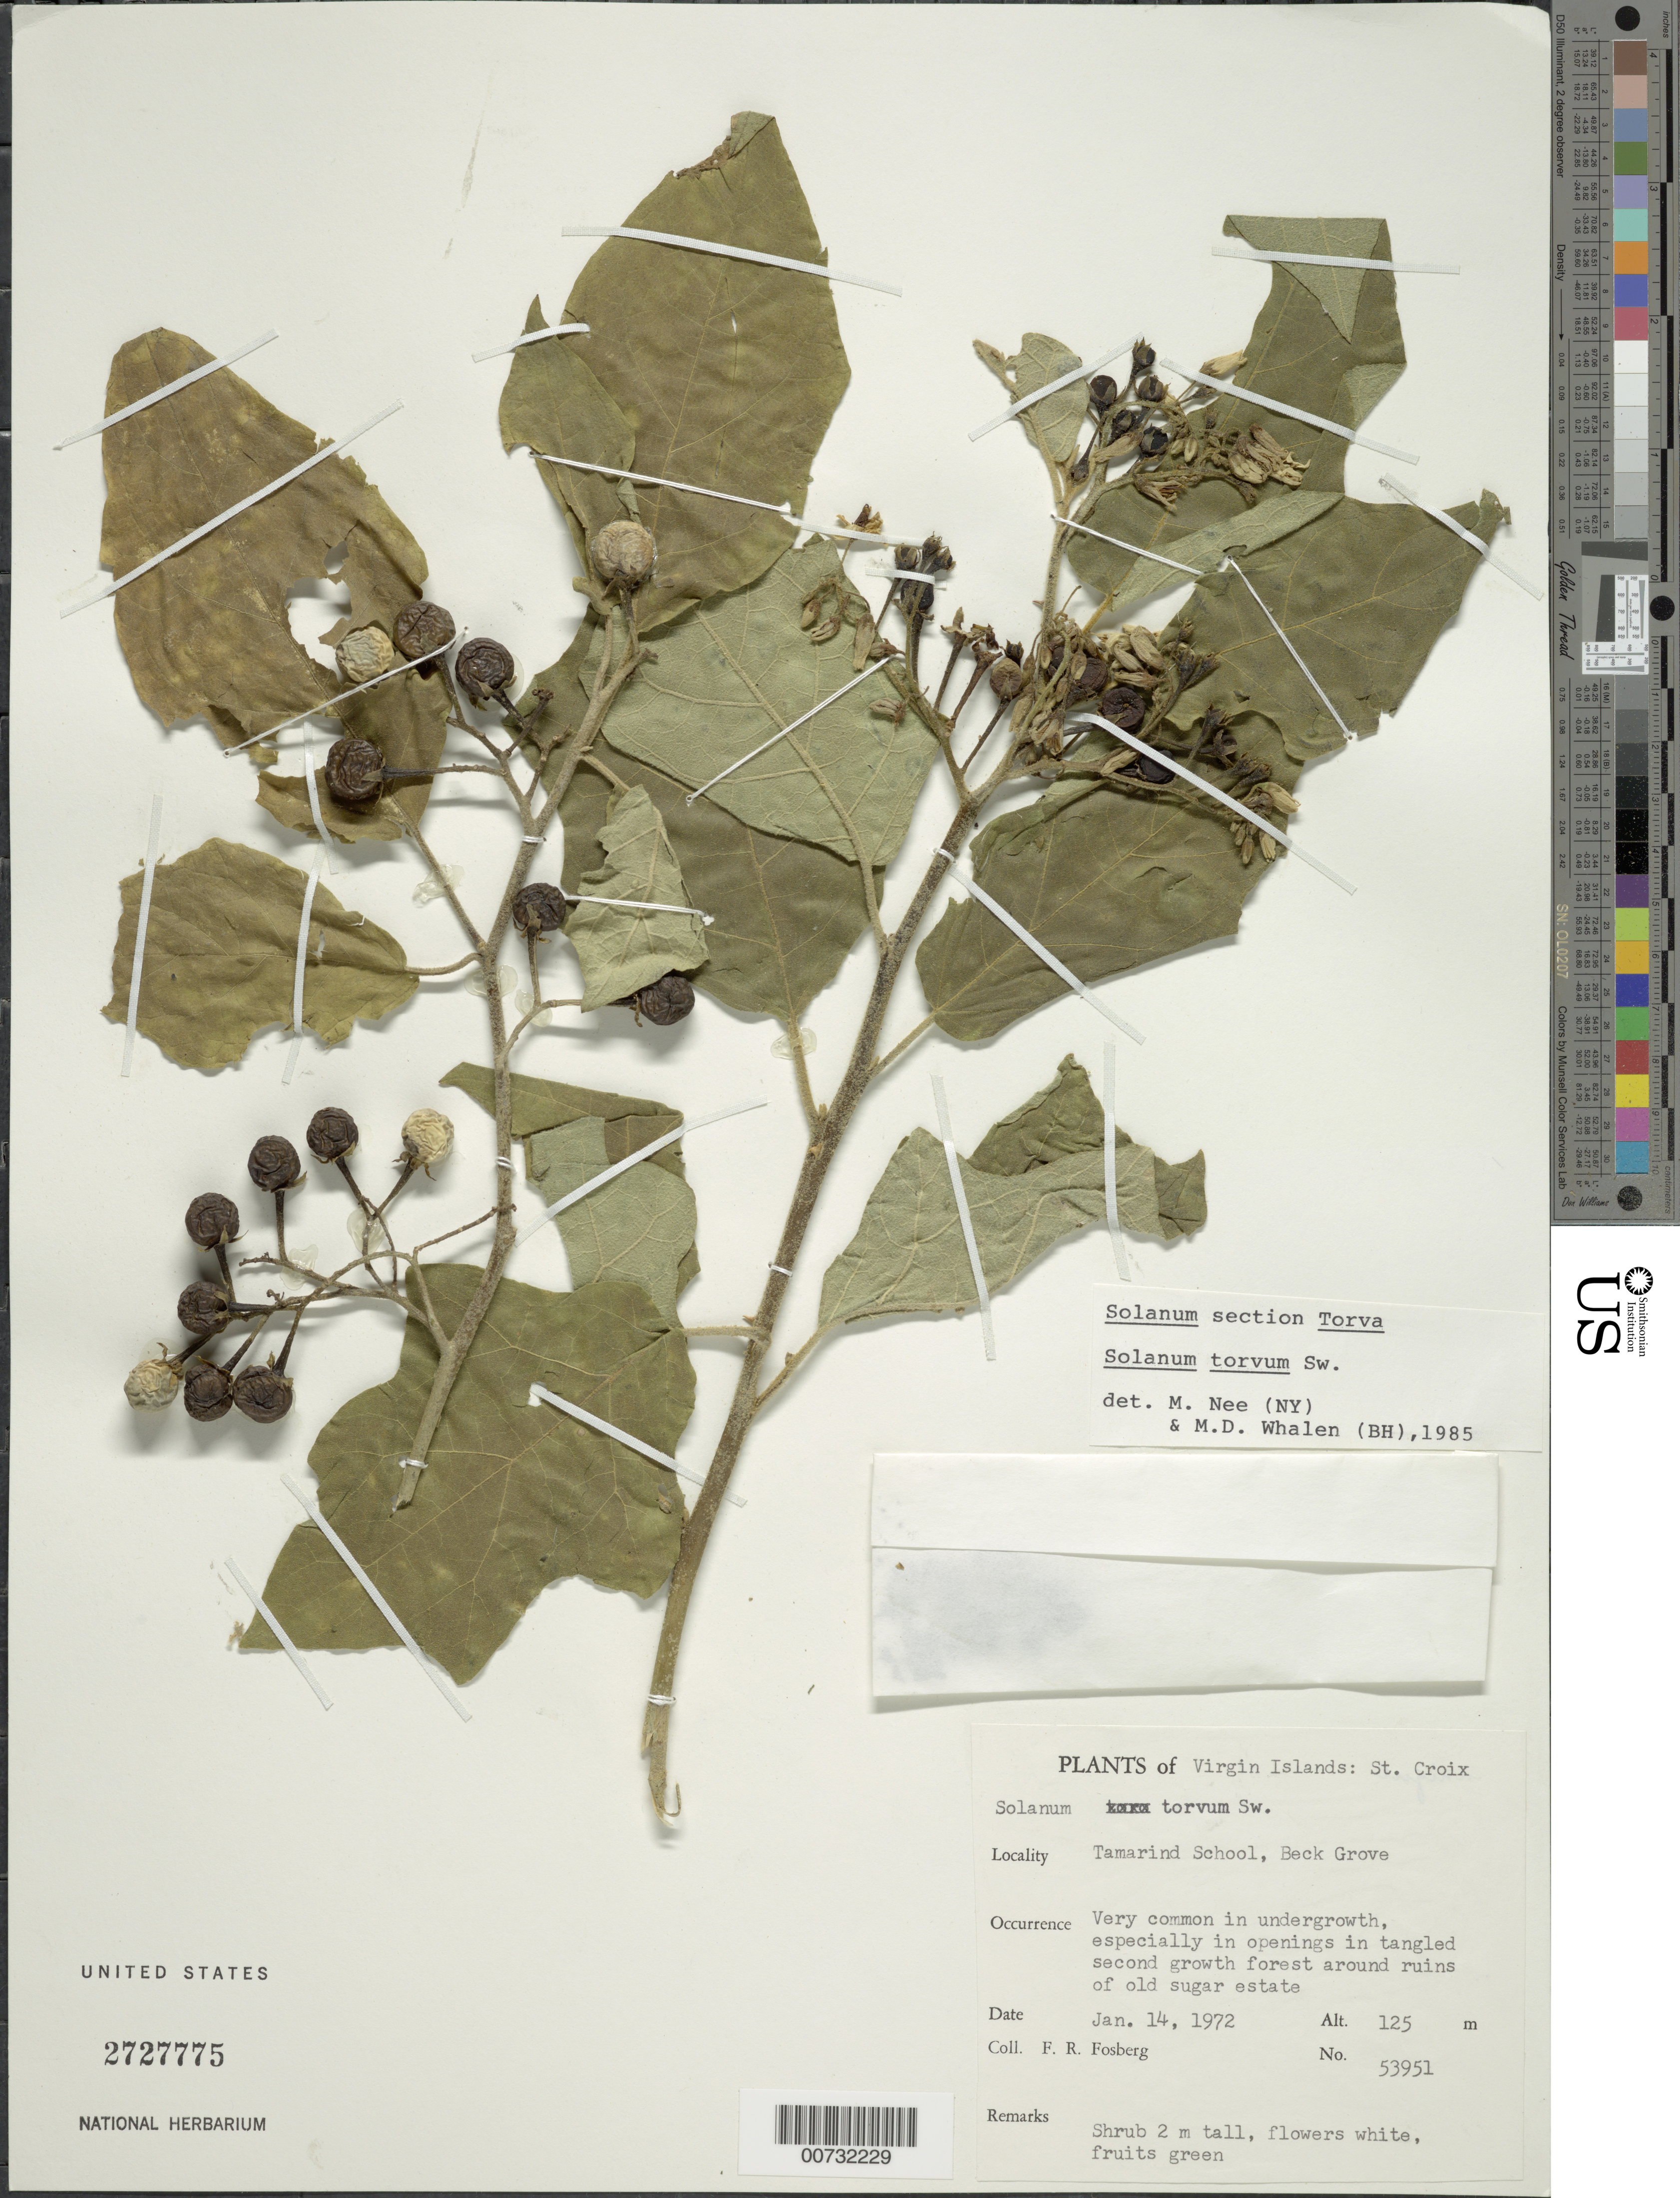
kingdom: Plantae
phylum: Tracheophyta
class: Magnoliopsida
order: Solanales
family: Solanaceae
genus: Solanum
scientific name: Solanum torvum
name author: Sw.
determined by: Nee, Michael H.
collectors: F. R. Fosberg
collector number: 53951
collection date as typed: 14 Jan 1972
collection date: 1972-01-14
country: U.S. Virgin Islands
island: St. Croix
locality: Tamarind School, Beck Grove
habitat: Undergrowth, in openings in tangled second growth forest around ruins of old sugar estate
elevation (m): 125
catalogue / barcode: US 2727775